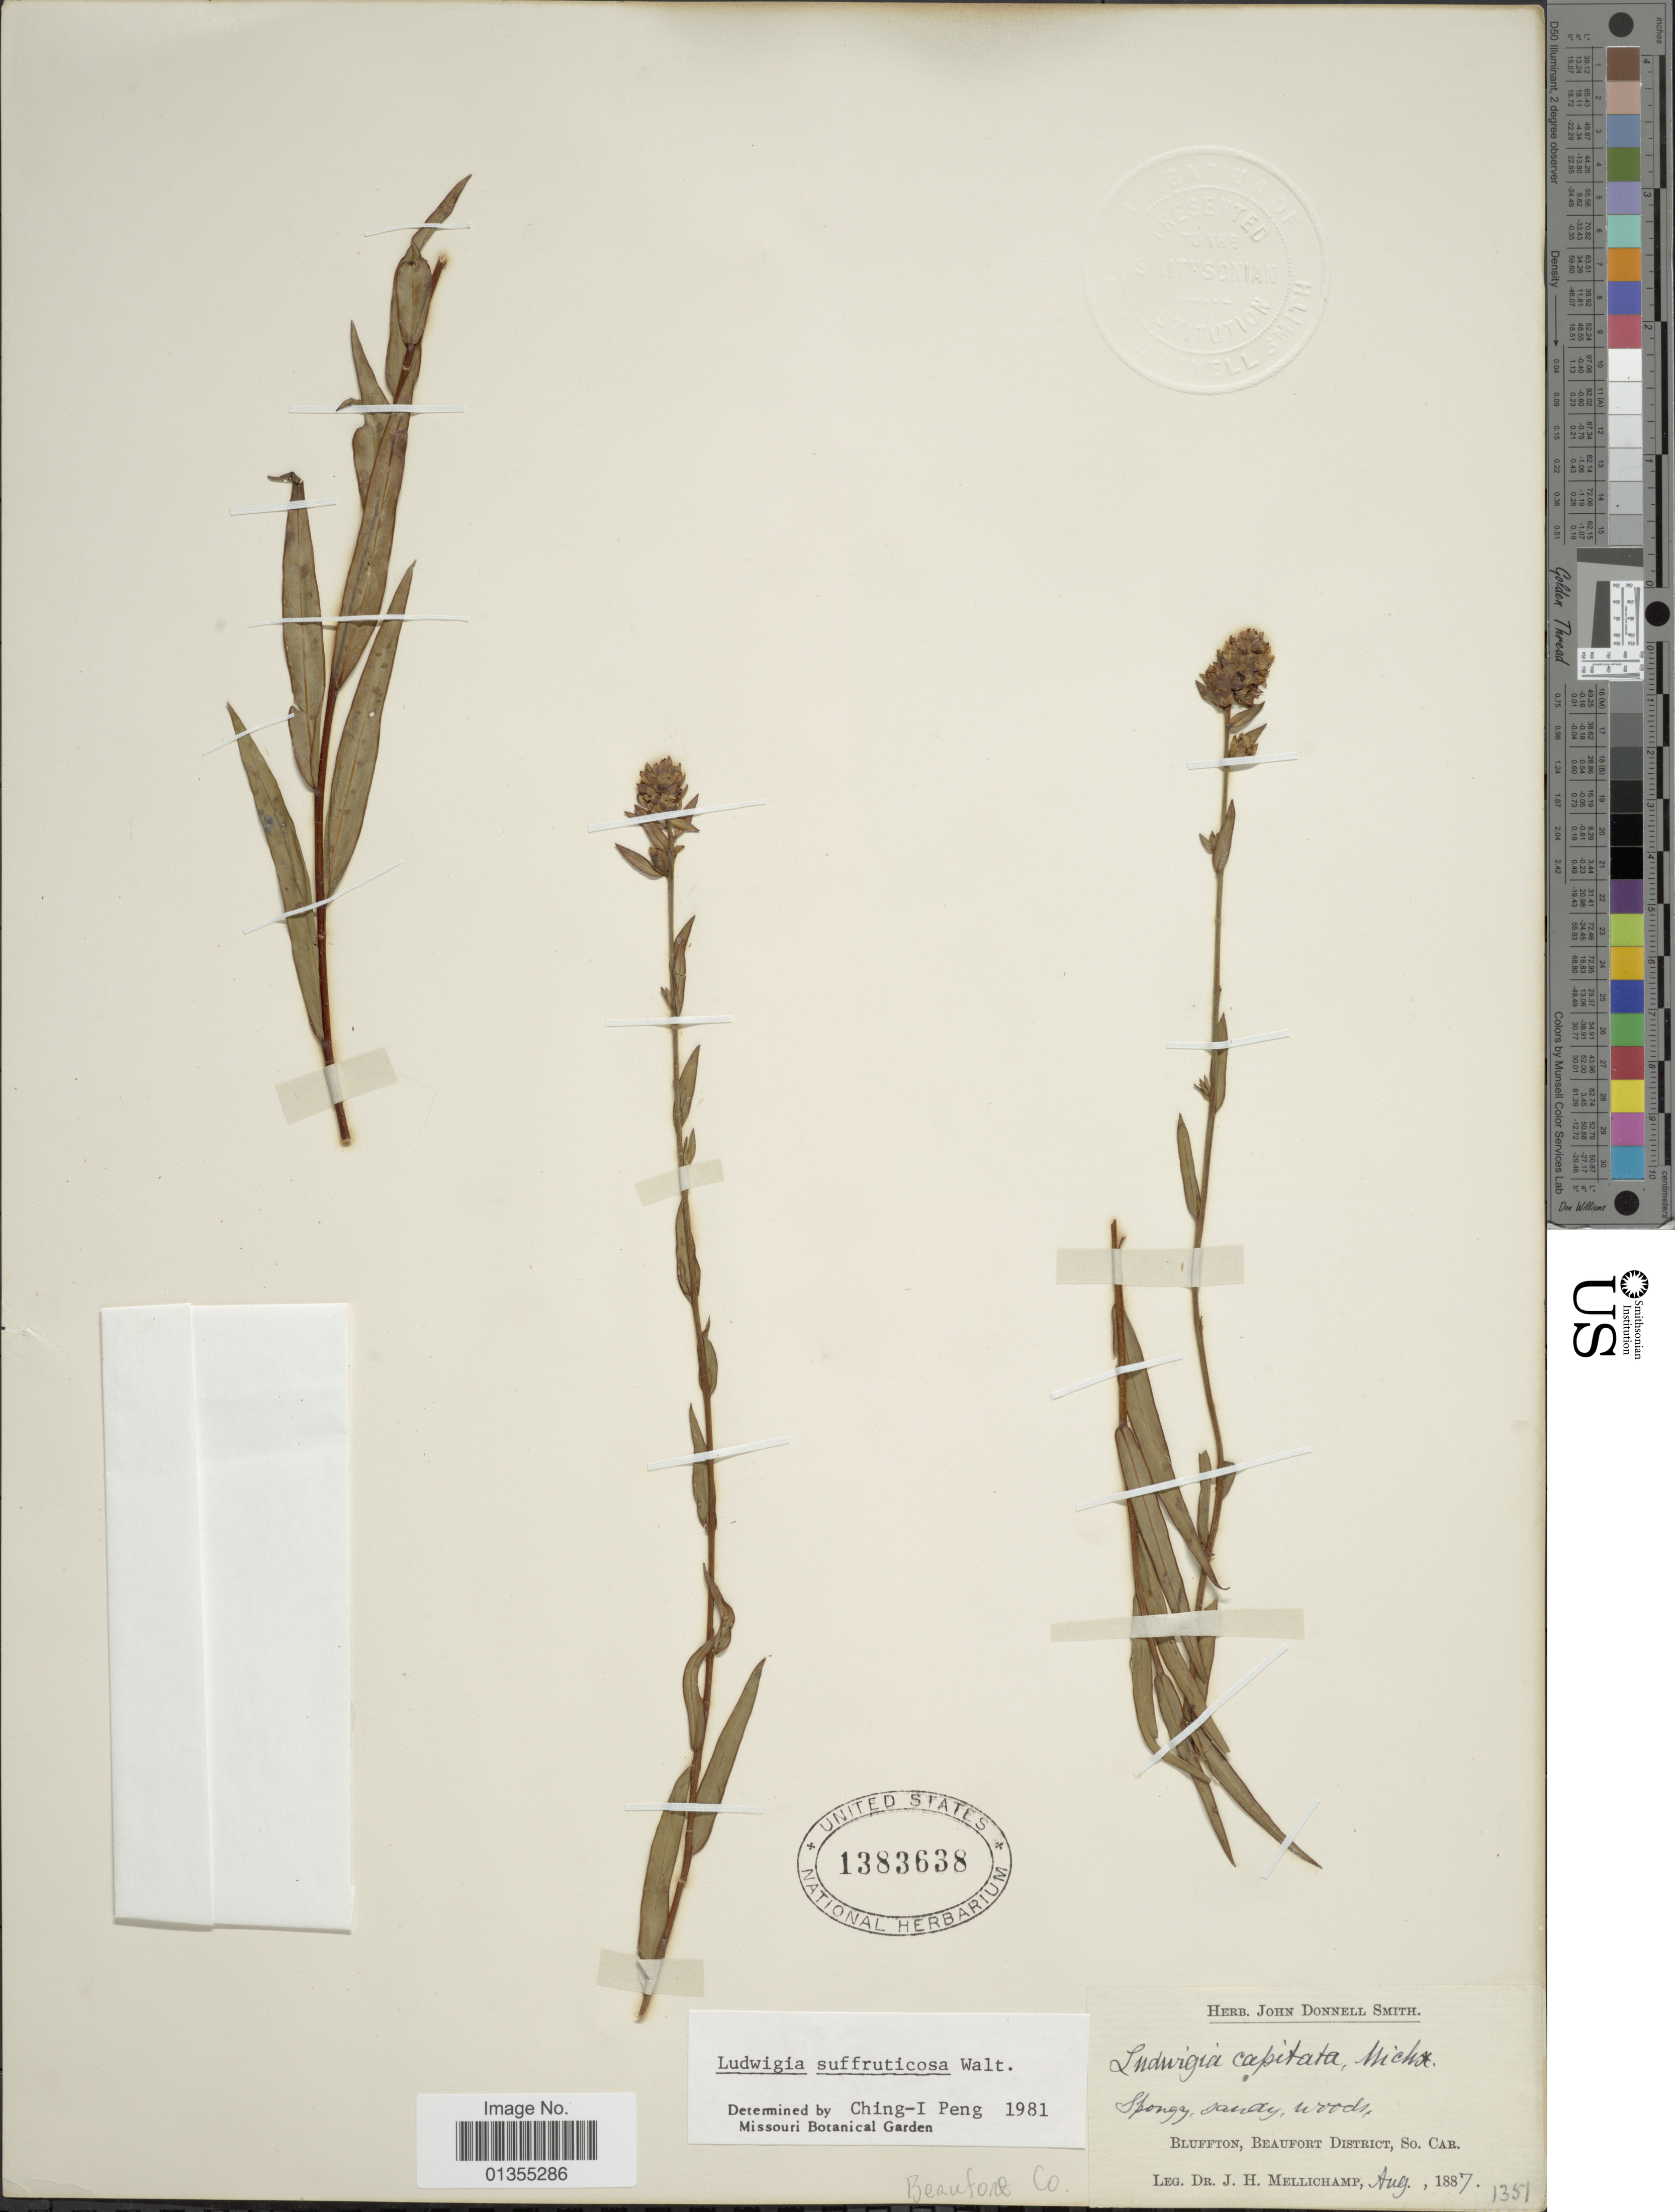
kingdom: Plantae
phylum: Tracheophyta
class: Magnoliopsida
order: Myrtales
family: Onagraceae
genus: Ludwigia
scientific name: Ludwigia suffruticosa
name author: Walter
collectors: J. H. Mellichamp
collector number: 1351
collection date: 1887-08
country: United States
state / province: South Carolina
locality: Bluffton, Beaufort District, So.Car.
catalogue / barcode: US 1383638